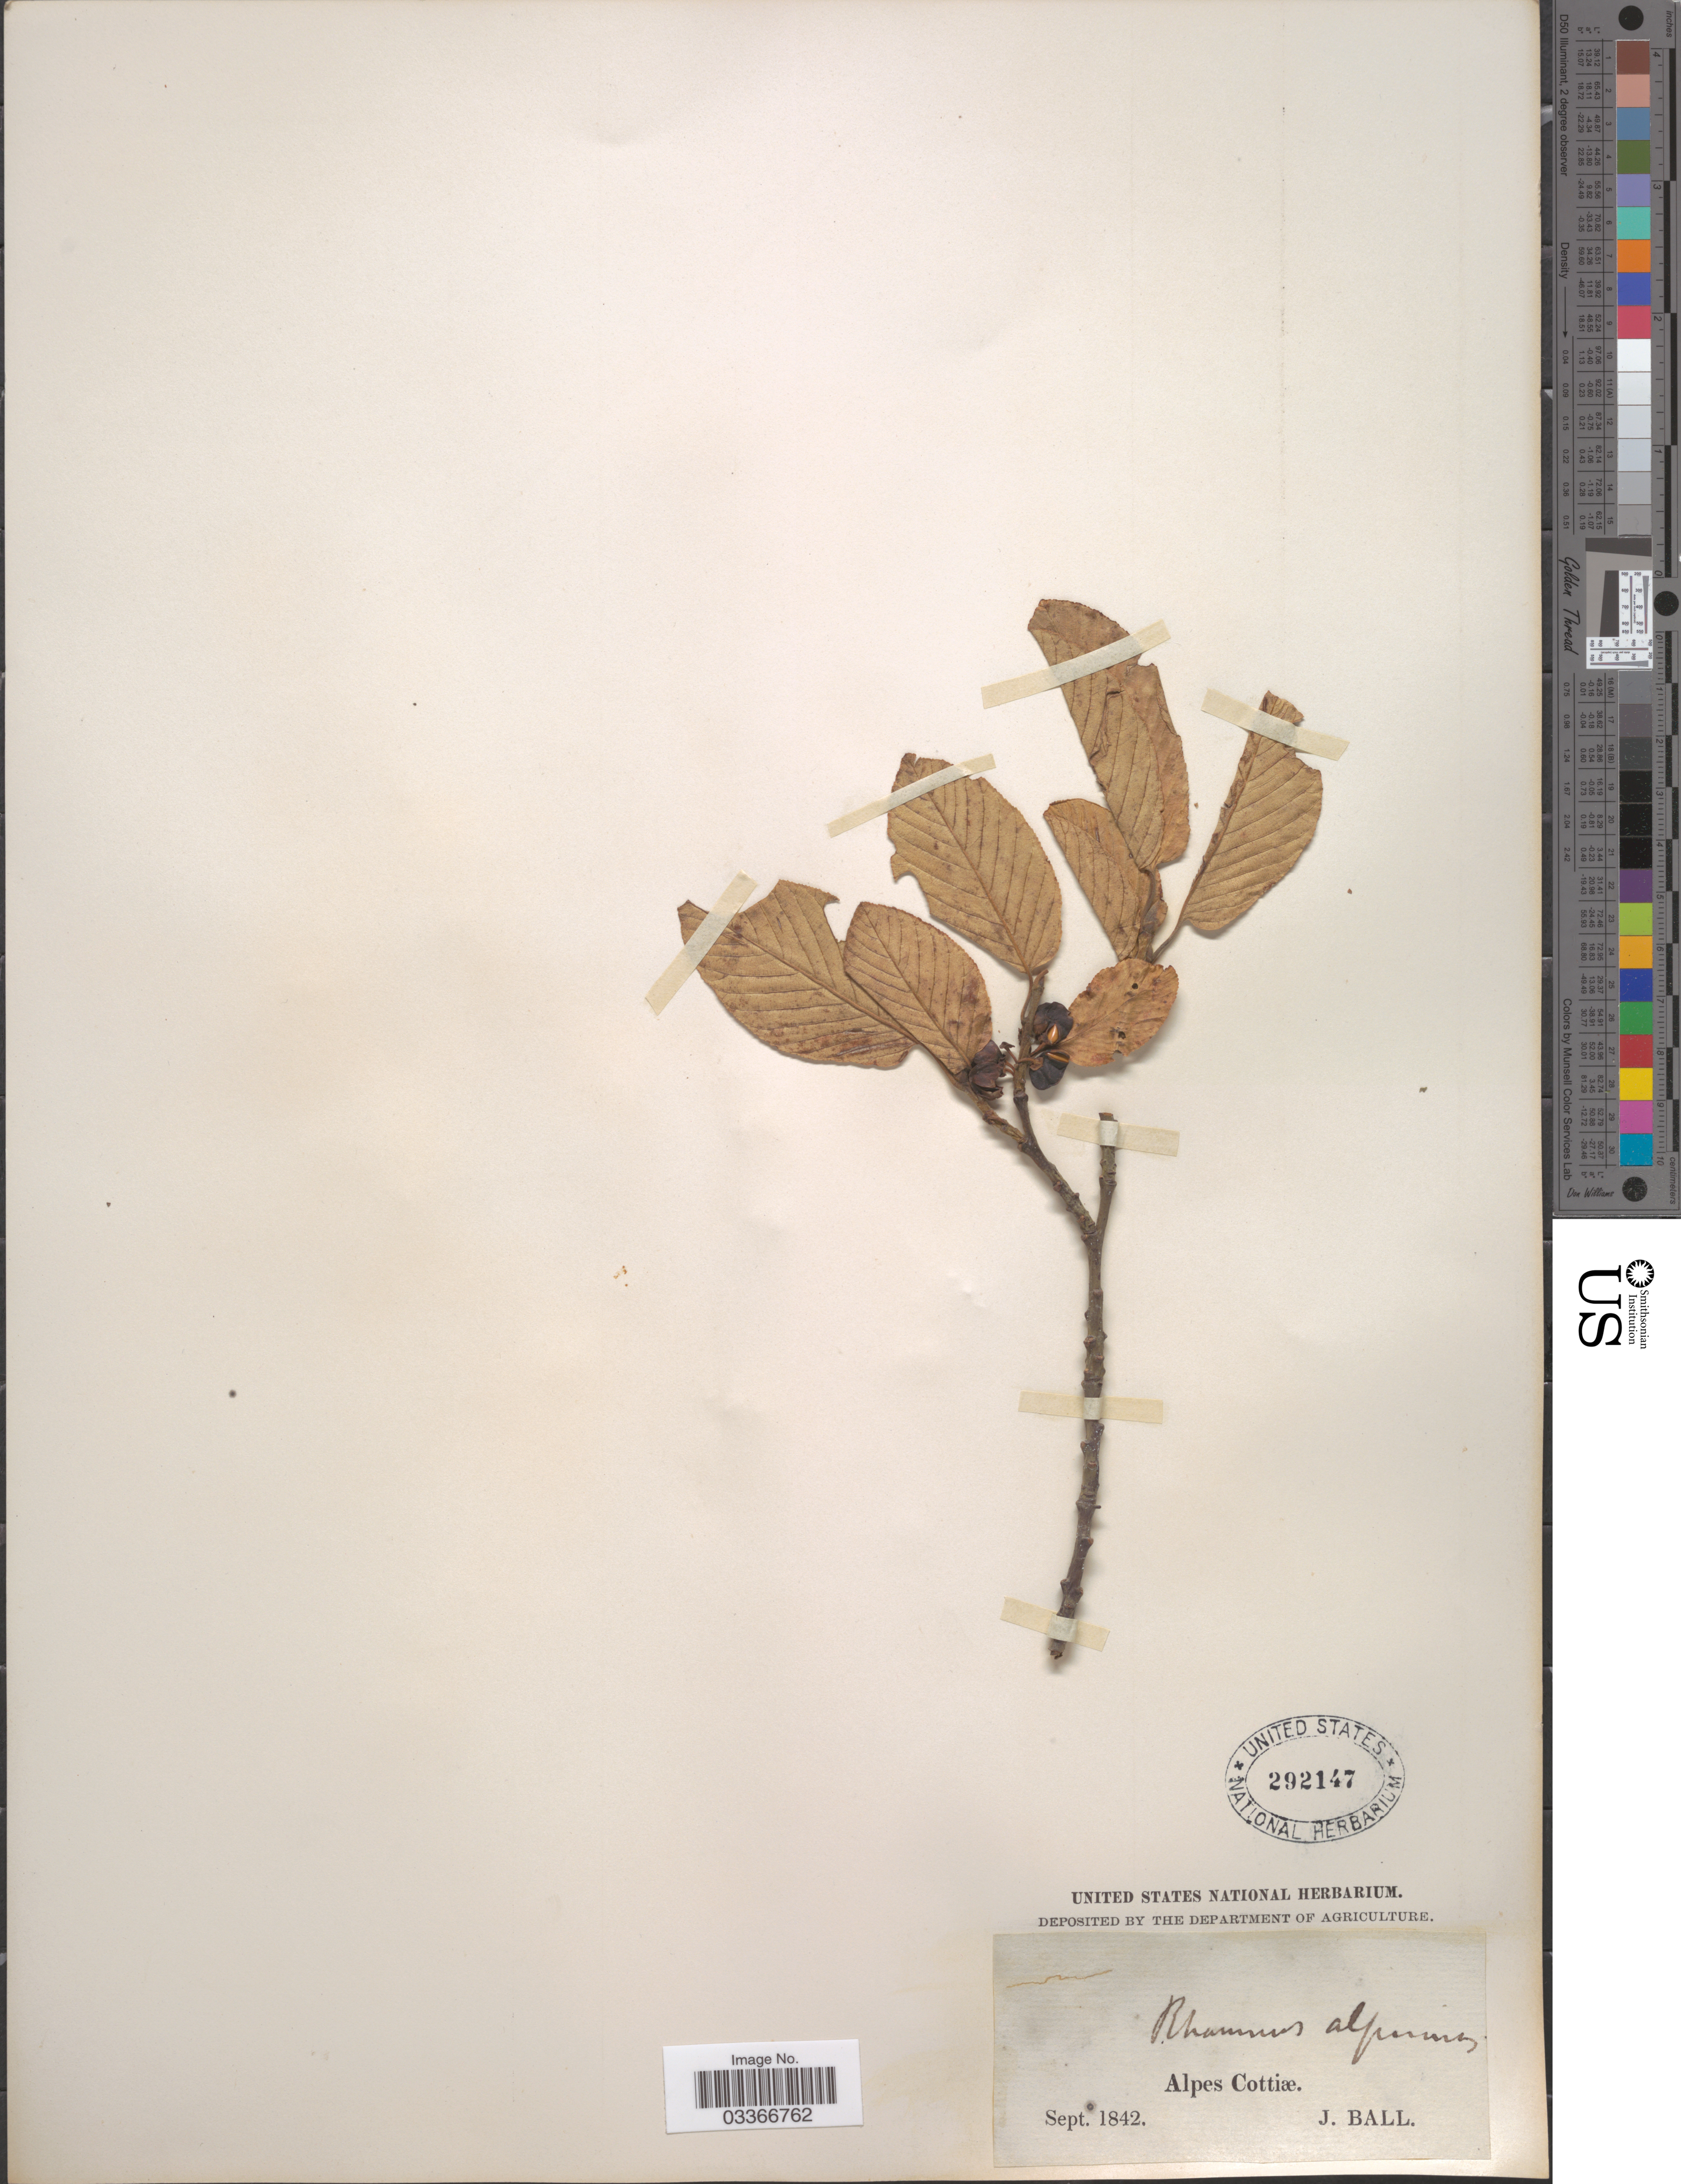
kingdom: Plantae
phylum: Tracheophyta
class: Magnoliopsida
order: Rosales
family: Rhamnaceae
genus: Rhamnus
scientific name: Rhamnus alpina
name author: L.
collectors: J. Ball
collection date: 1842-09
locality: Alpes Cottiæ.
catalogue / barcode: US 292147